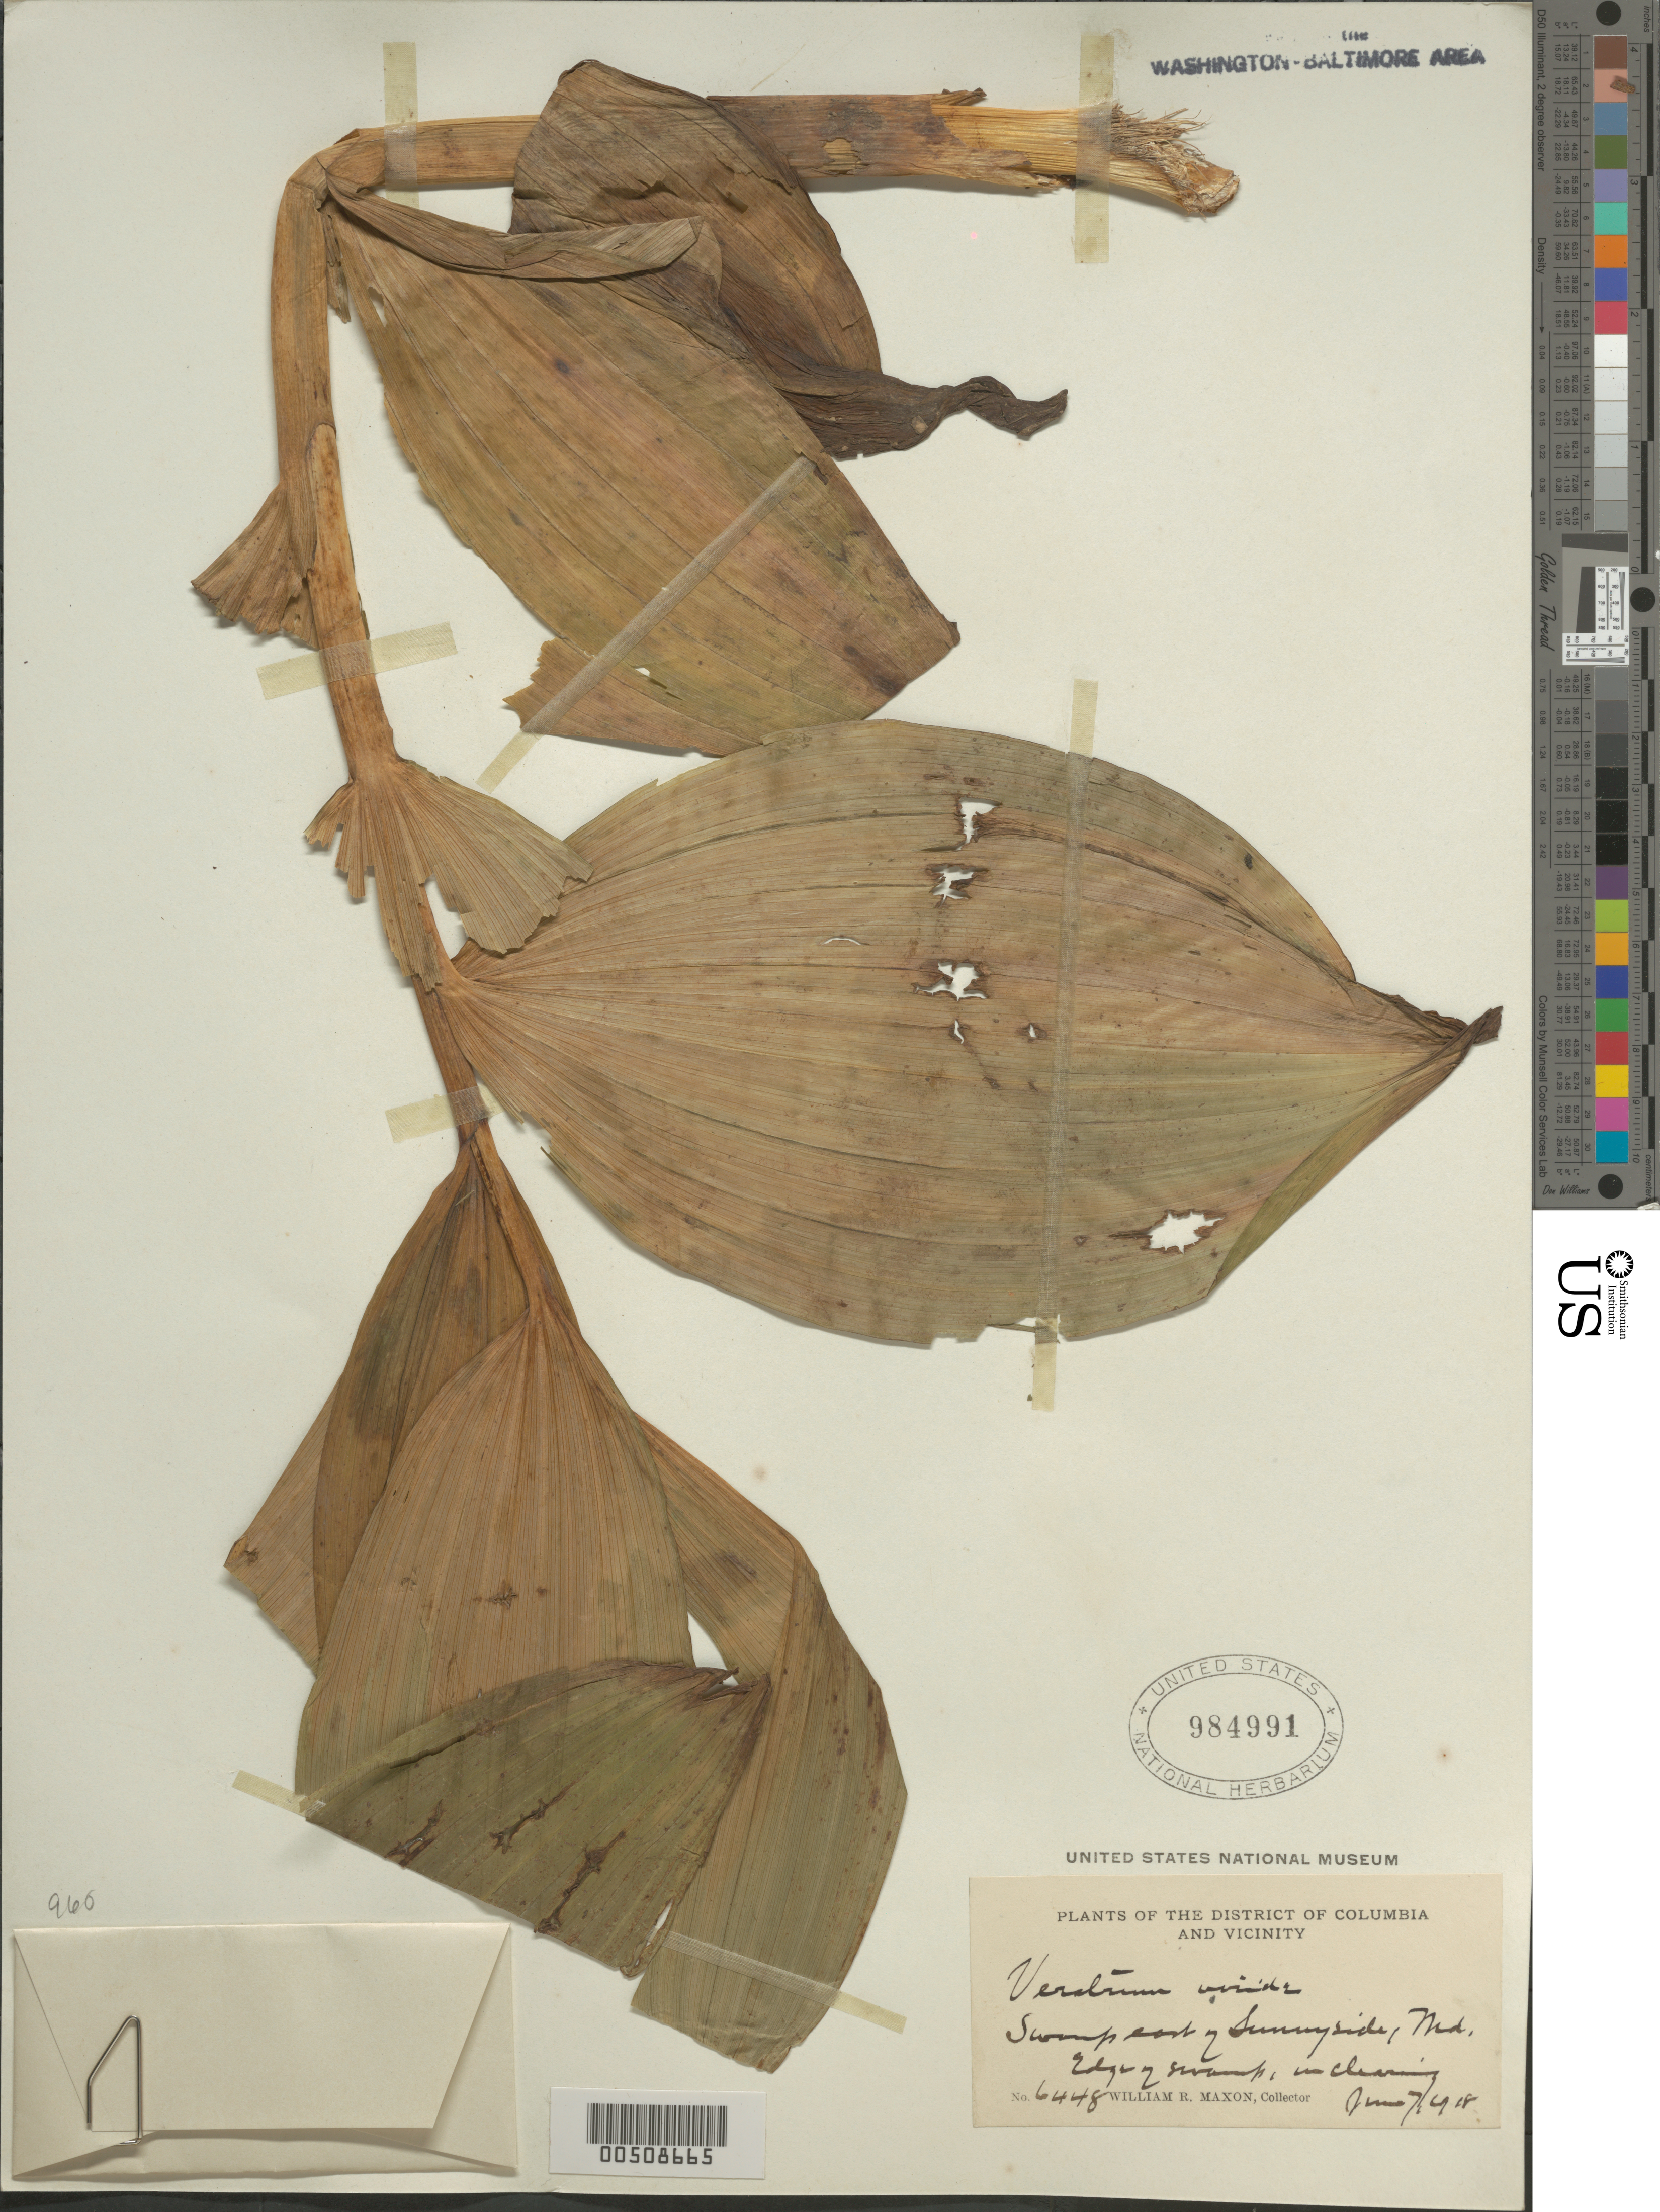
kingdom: Plantae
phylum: Tracheophyta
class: Liliopsida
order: Liliales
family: Melanthiaceae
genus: Veratrum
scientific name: Veratrum viride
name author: Aiton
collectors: W. R. Maxon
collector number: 6448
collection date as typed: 07 Jun 1918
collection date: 1918-06-07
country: United States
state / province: Maryland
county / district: Prince George's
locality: Sunnyside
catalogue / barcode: US 984991